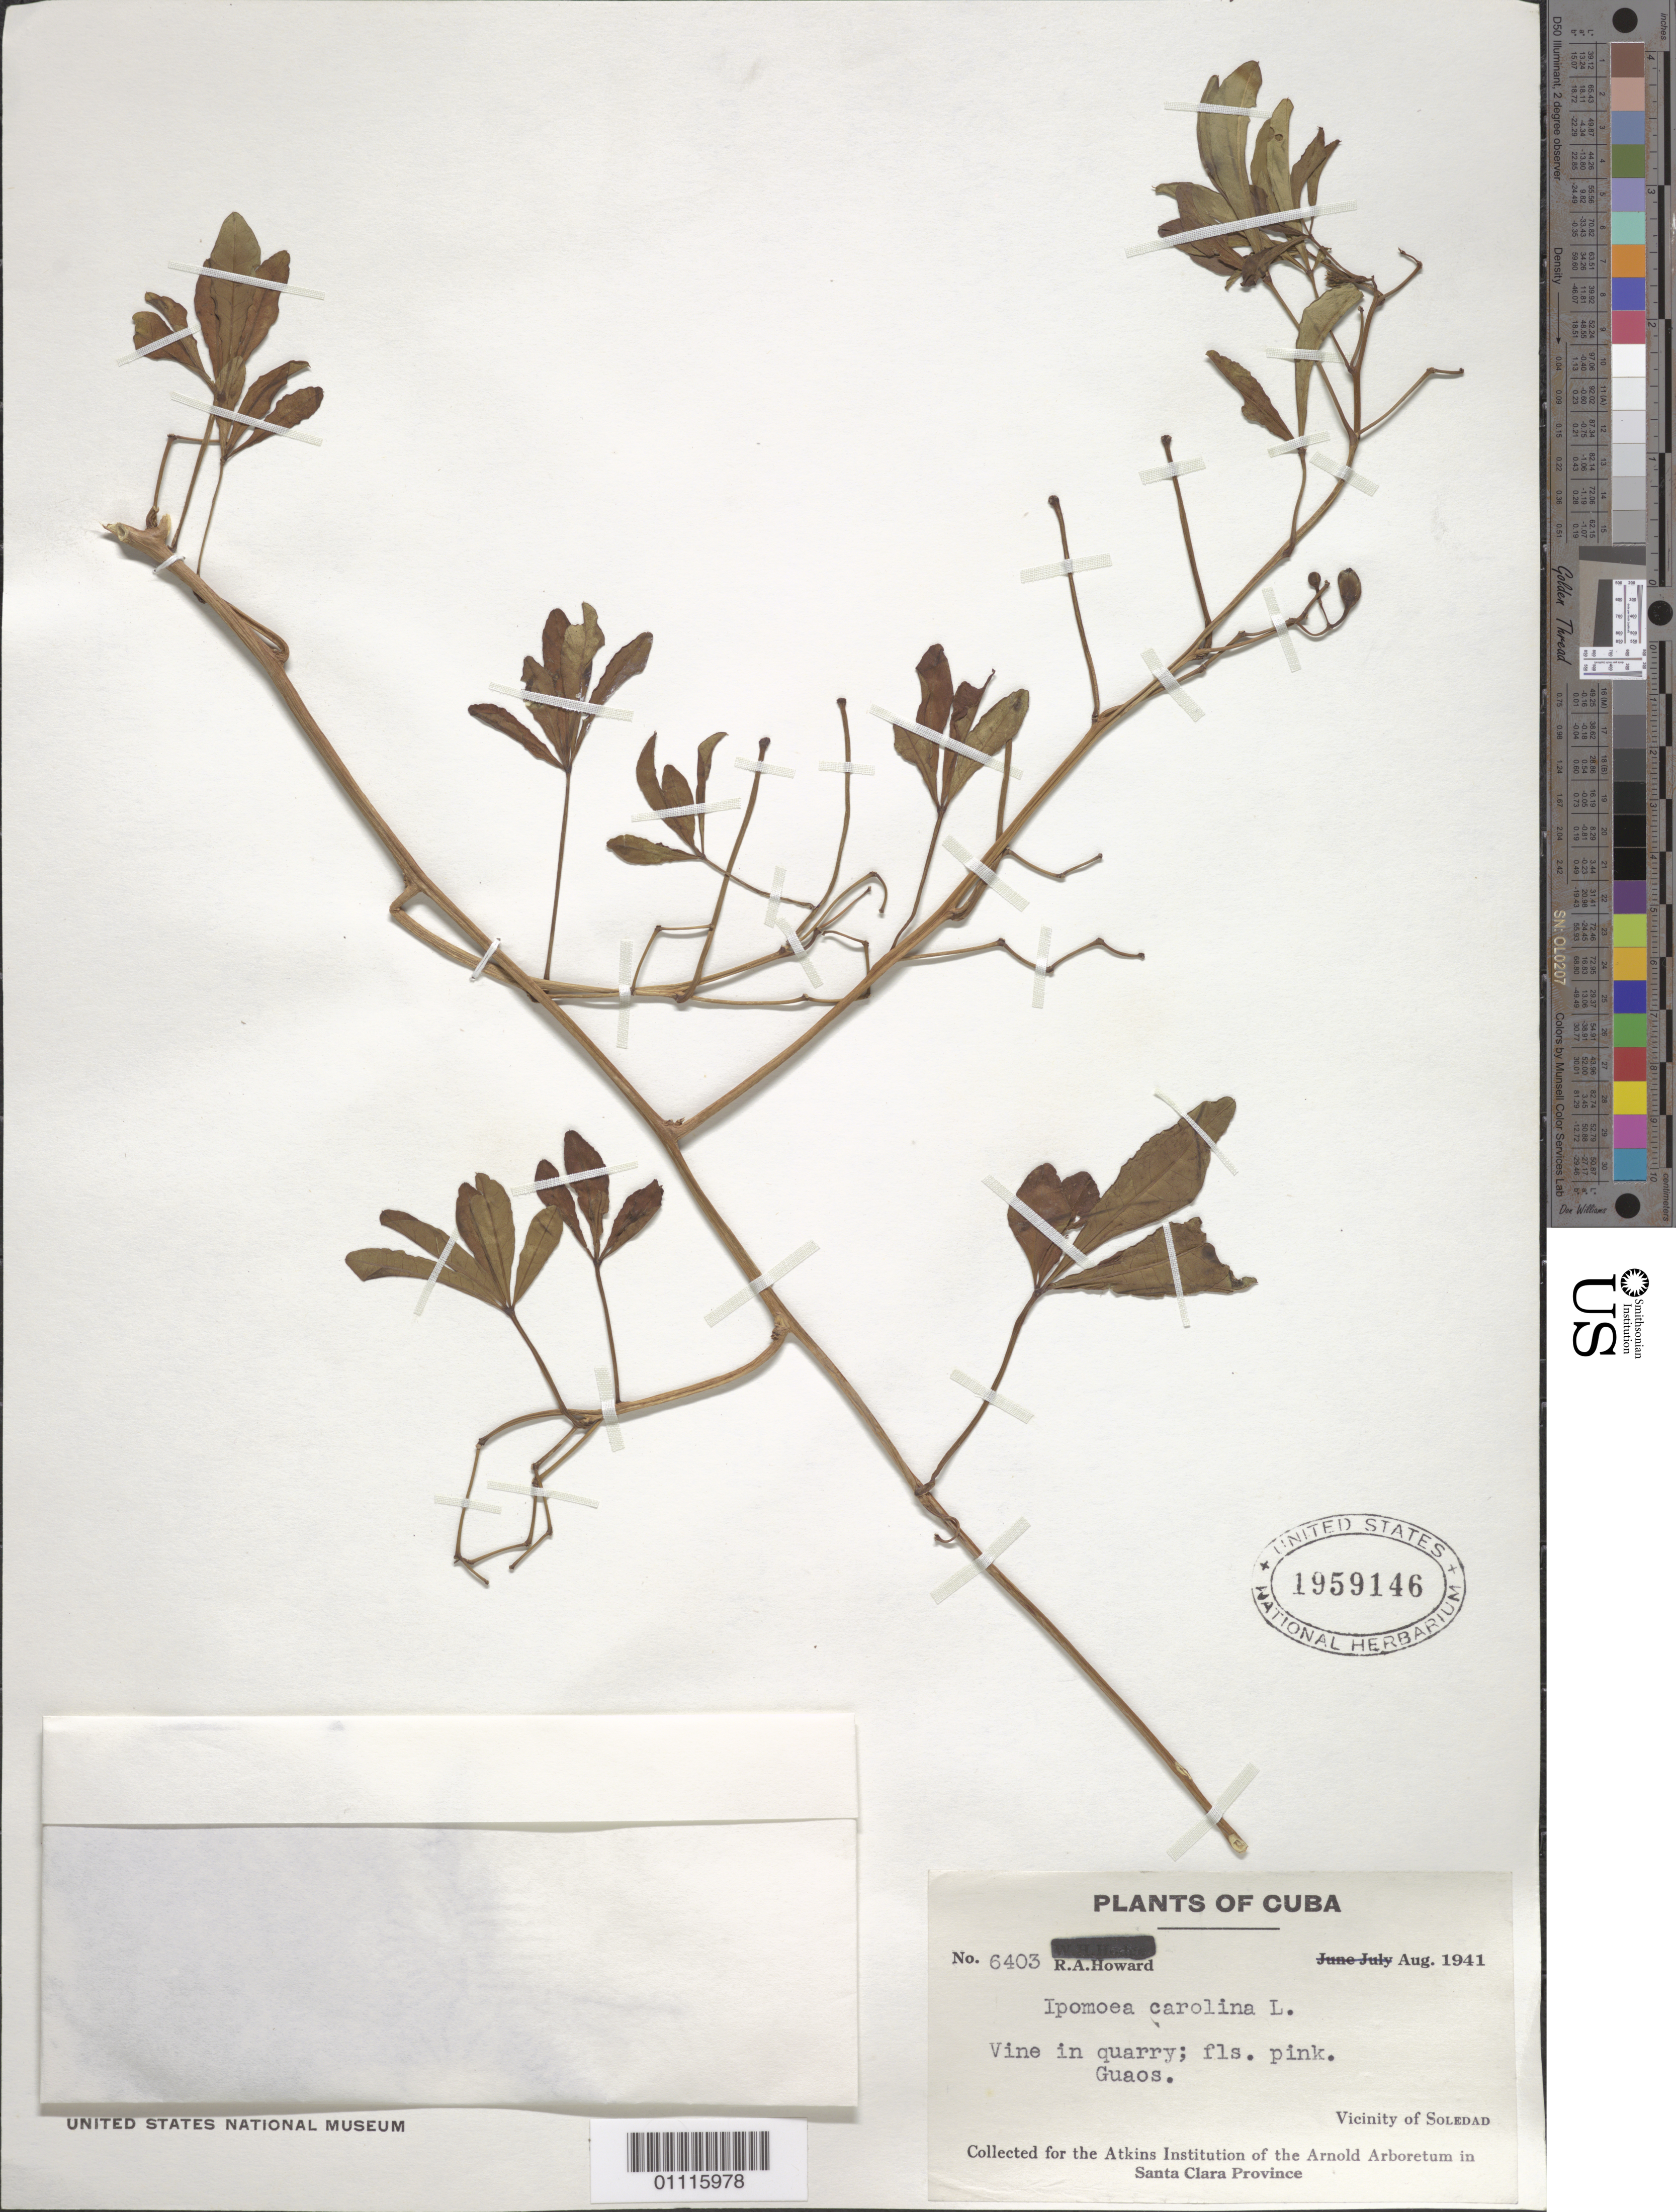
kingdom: Plantae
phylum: Tracheophyta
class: Magnoliopsida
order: Solanales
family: Convolvulaceae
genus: Ipomoea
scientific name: Ipomoea carolina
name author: L.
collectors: R. A. Howard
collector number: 6403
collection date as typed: Aug 1941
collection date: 1941-08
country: Cuba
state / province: Cienfuegos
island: Cuba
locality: Guaos Vicinity of Soledad Wine in quarry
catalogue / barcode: US 1959146